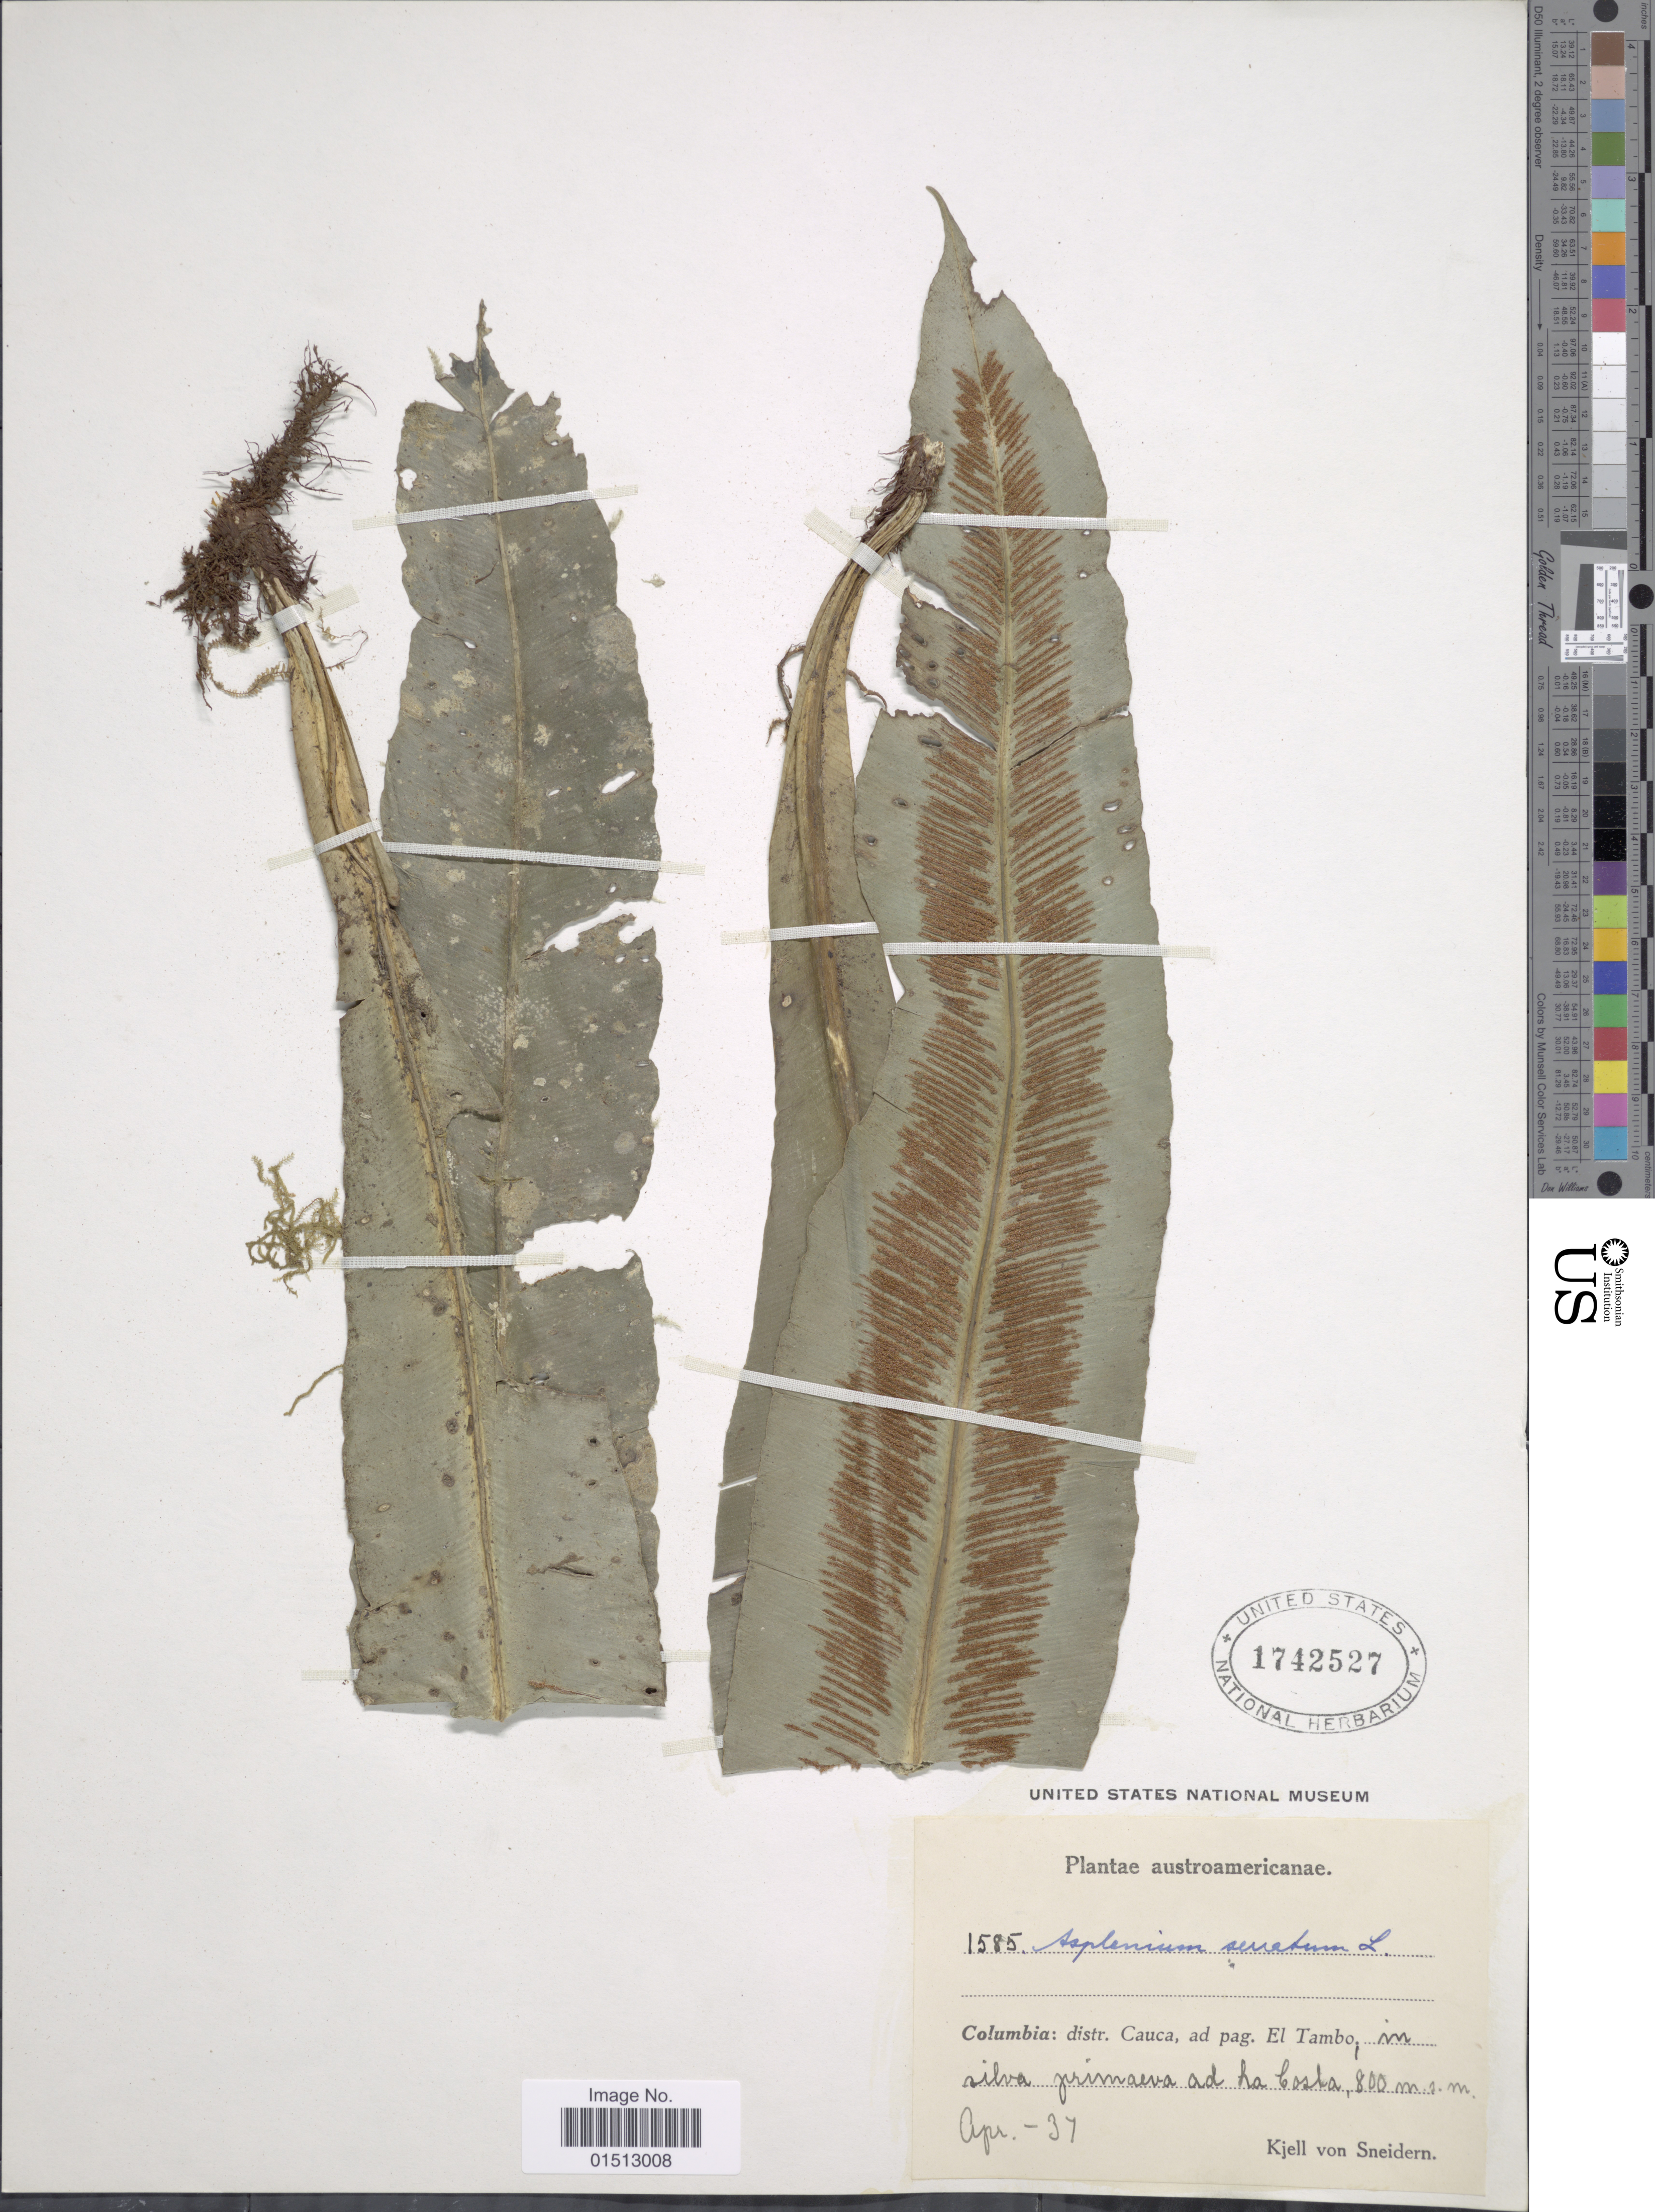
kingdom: Plantae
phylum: Tracheophyta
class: Polypodiopsida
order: Polypodiales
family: Aspleniaceae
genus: Asplenium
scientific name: Asplenium serratum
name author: L.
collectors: K. von Sneidern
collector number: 1585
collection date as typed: Transcribed d/m/y: /4/37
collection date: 1937-04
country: Colombia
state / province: Cauca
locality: Ad pag. El Tambo. in silva primavera ad La Costa.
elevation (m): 800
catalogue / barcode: US 1742527